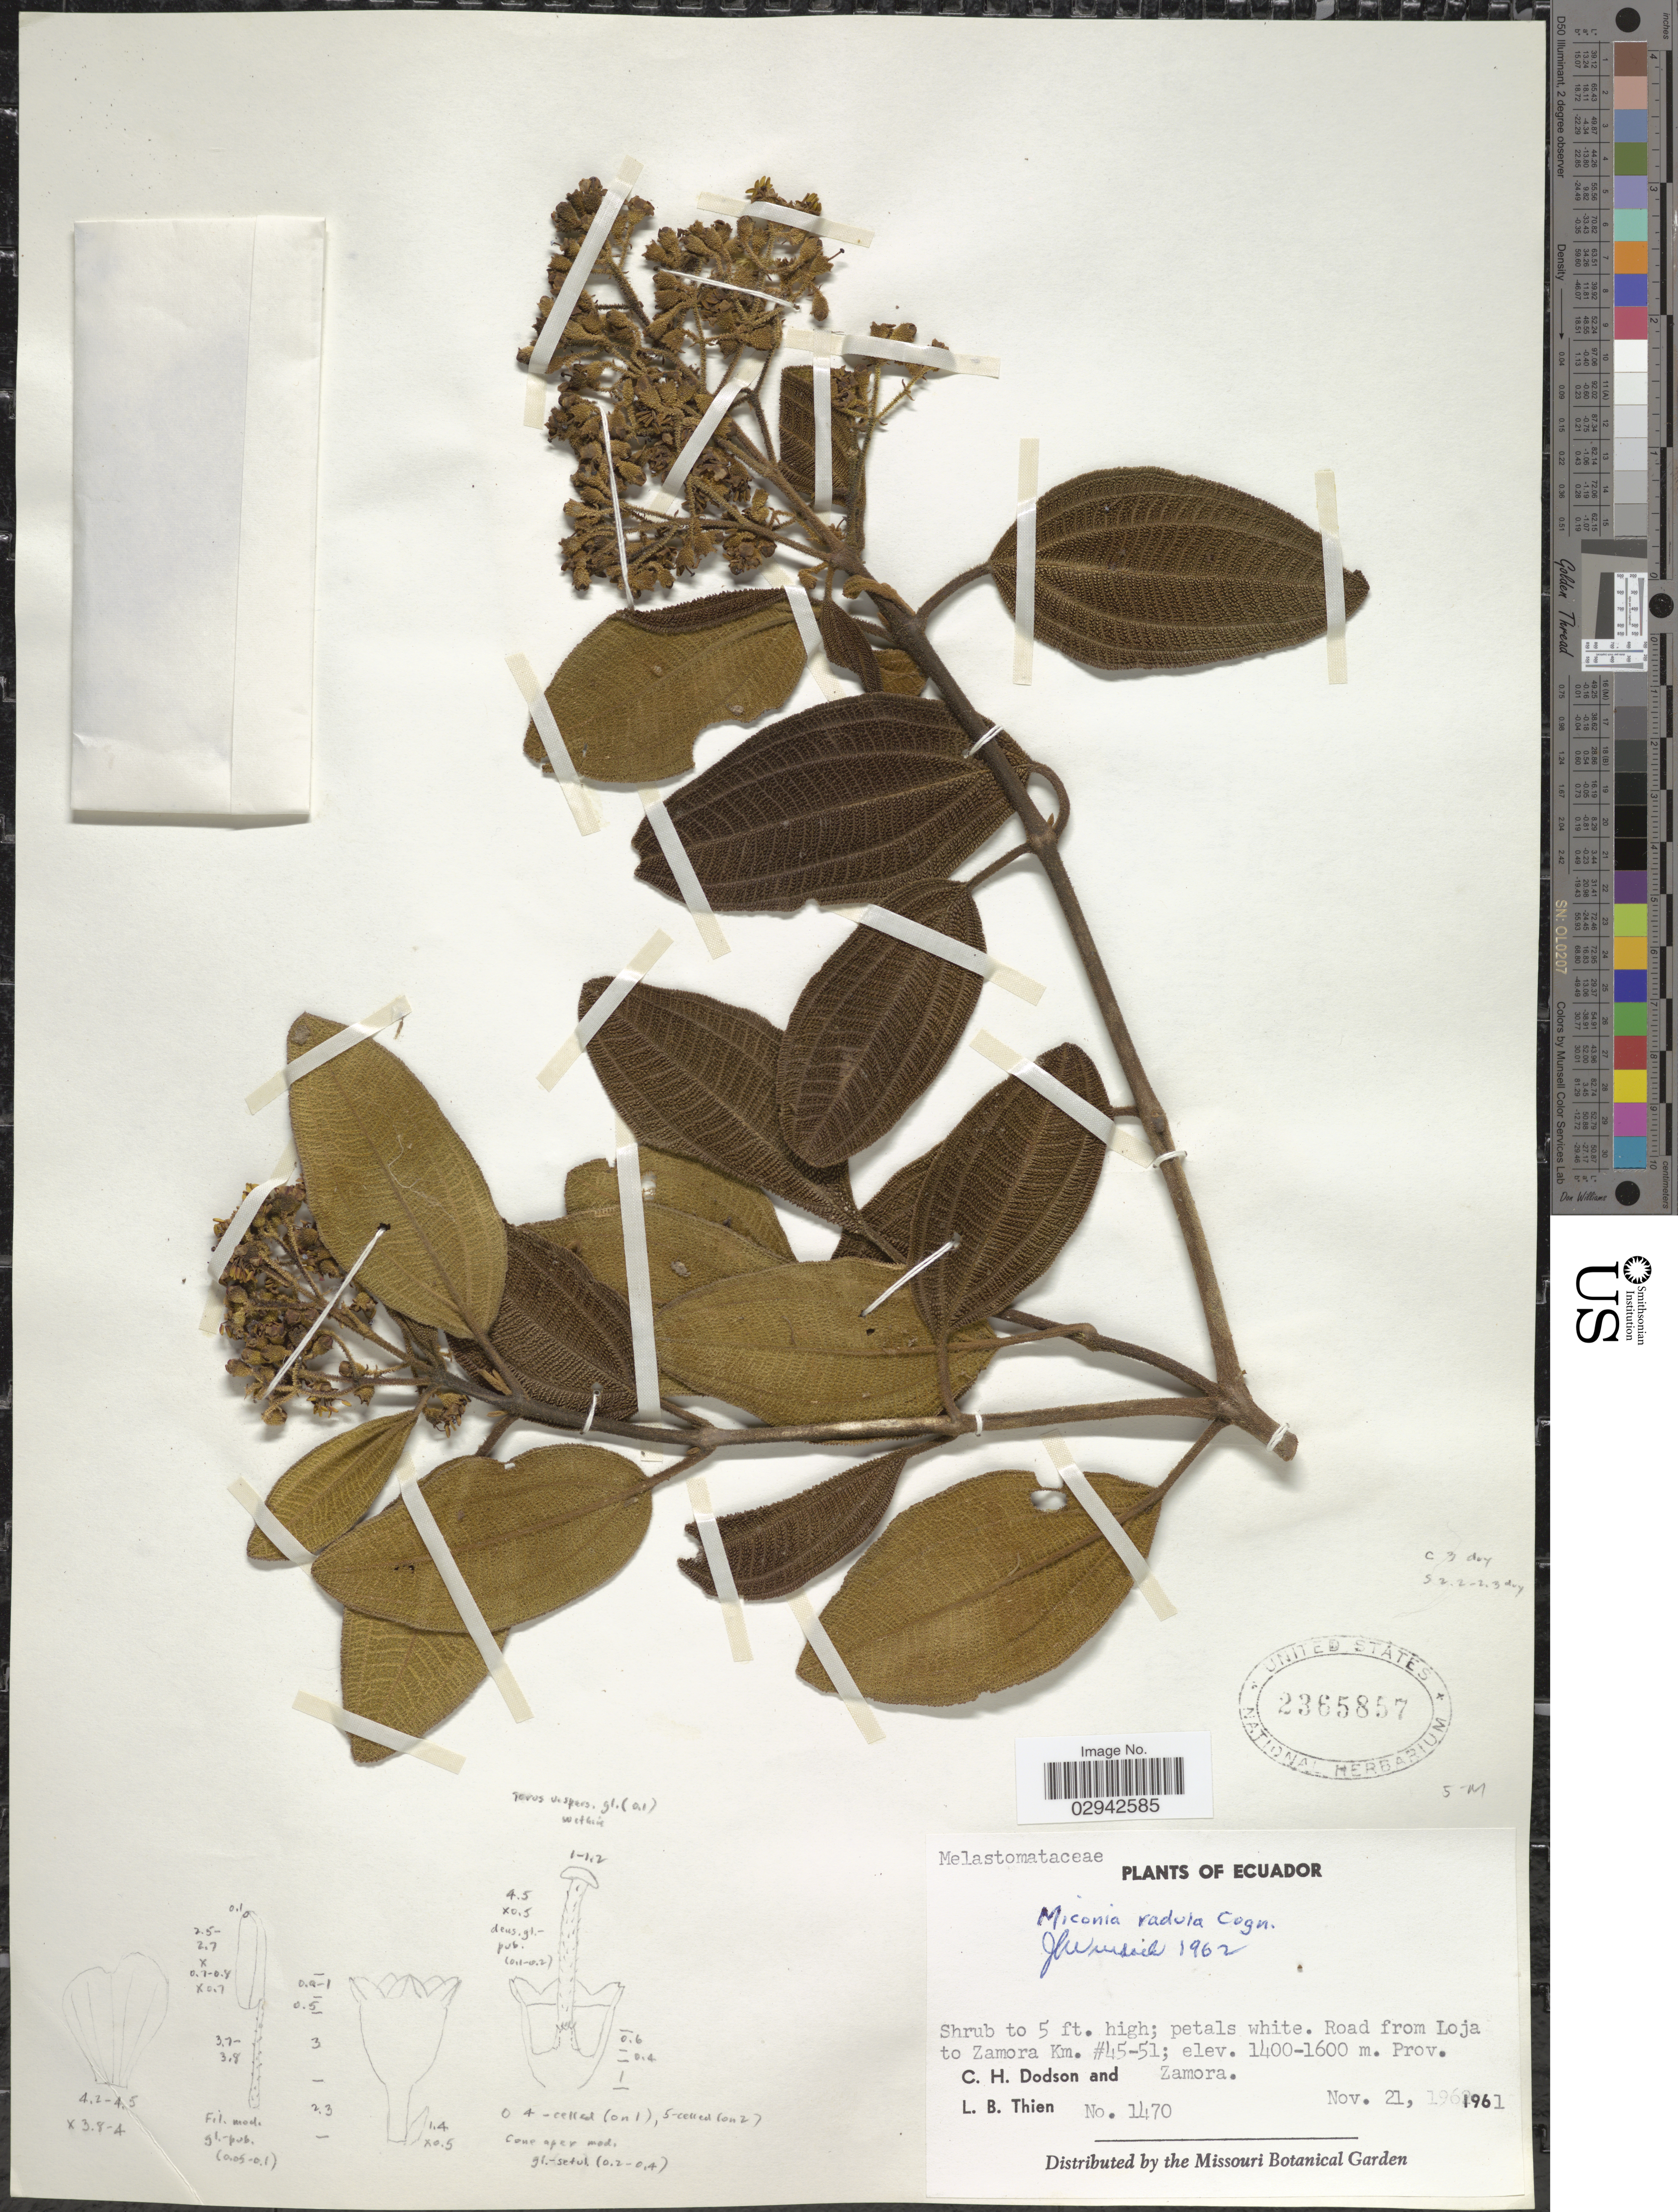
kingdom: Plantae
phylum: Tracheophyta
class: Magnoliopsida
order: Myrtales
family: Melastomataceae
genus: Miconia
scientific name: Miconia radulifolia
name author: (Benth.) Naudin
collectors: C. H. Dodson & L. Thien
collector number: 1470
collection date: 1961-11-21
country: Ecuador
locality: Road from Loja to Zamora Km. #45-51.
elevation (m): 1400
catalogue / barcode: US 2365857